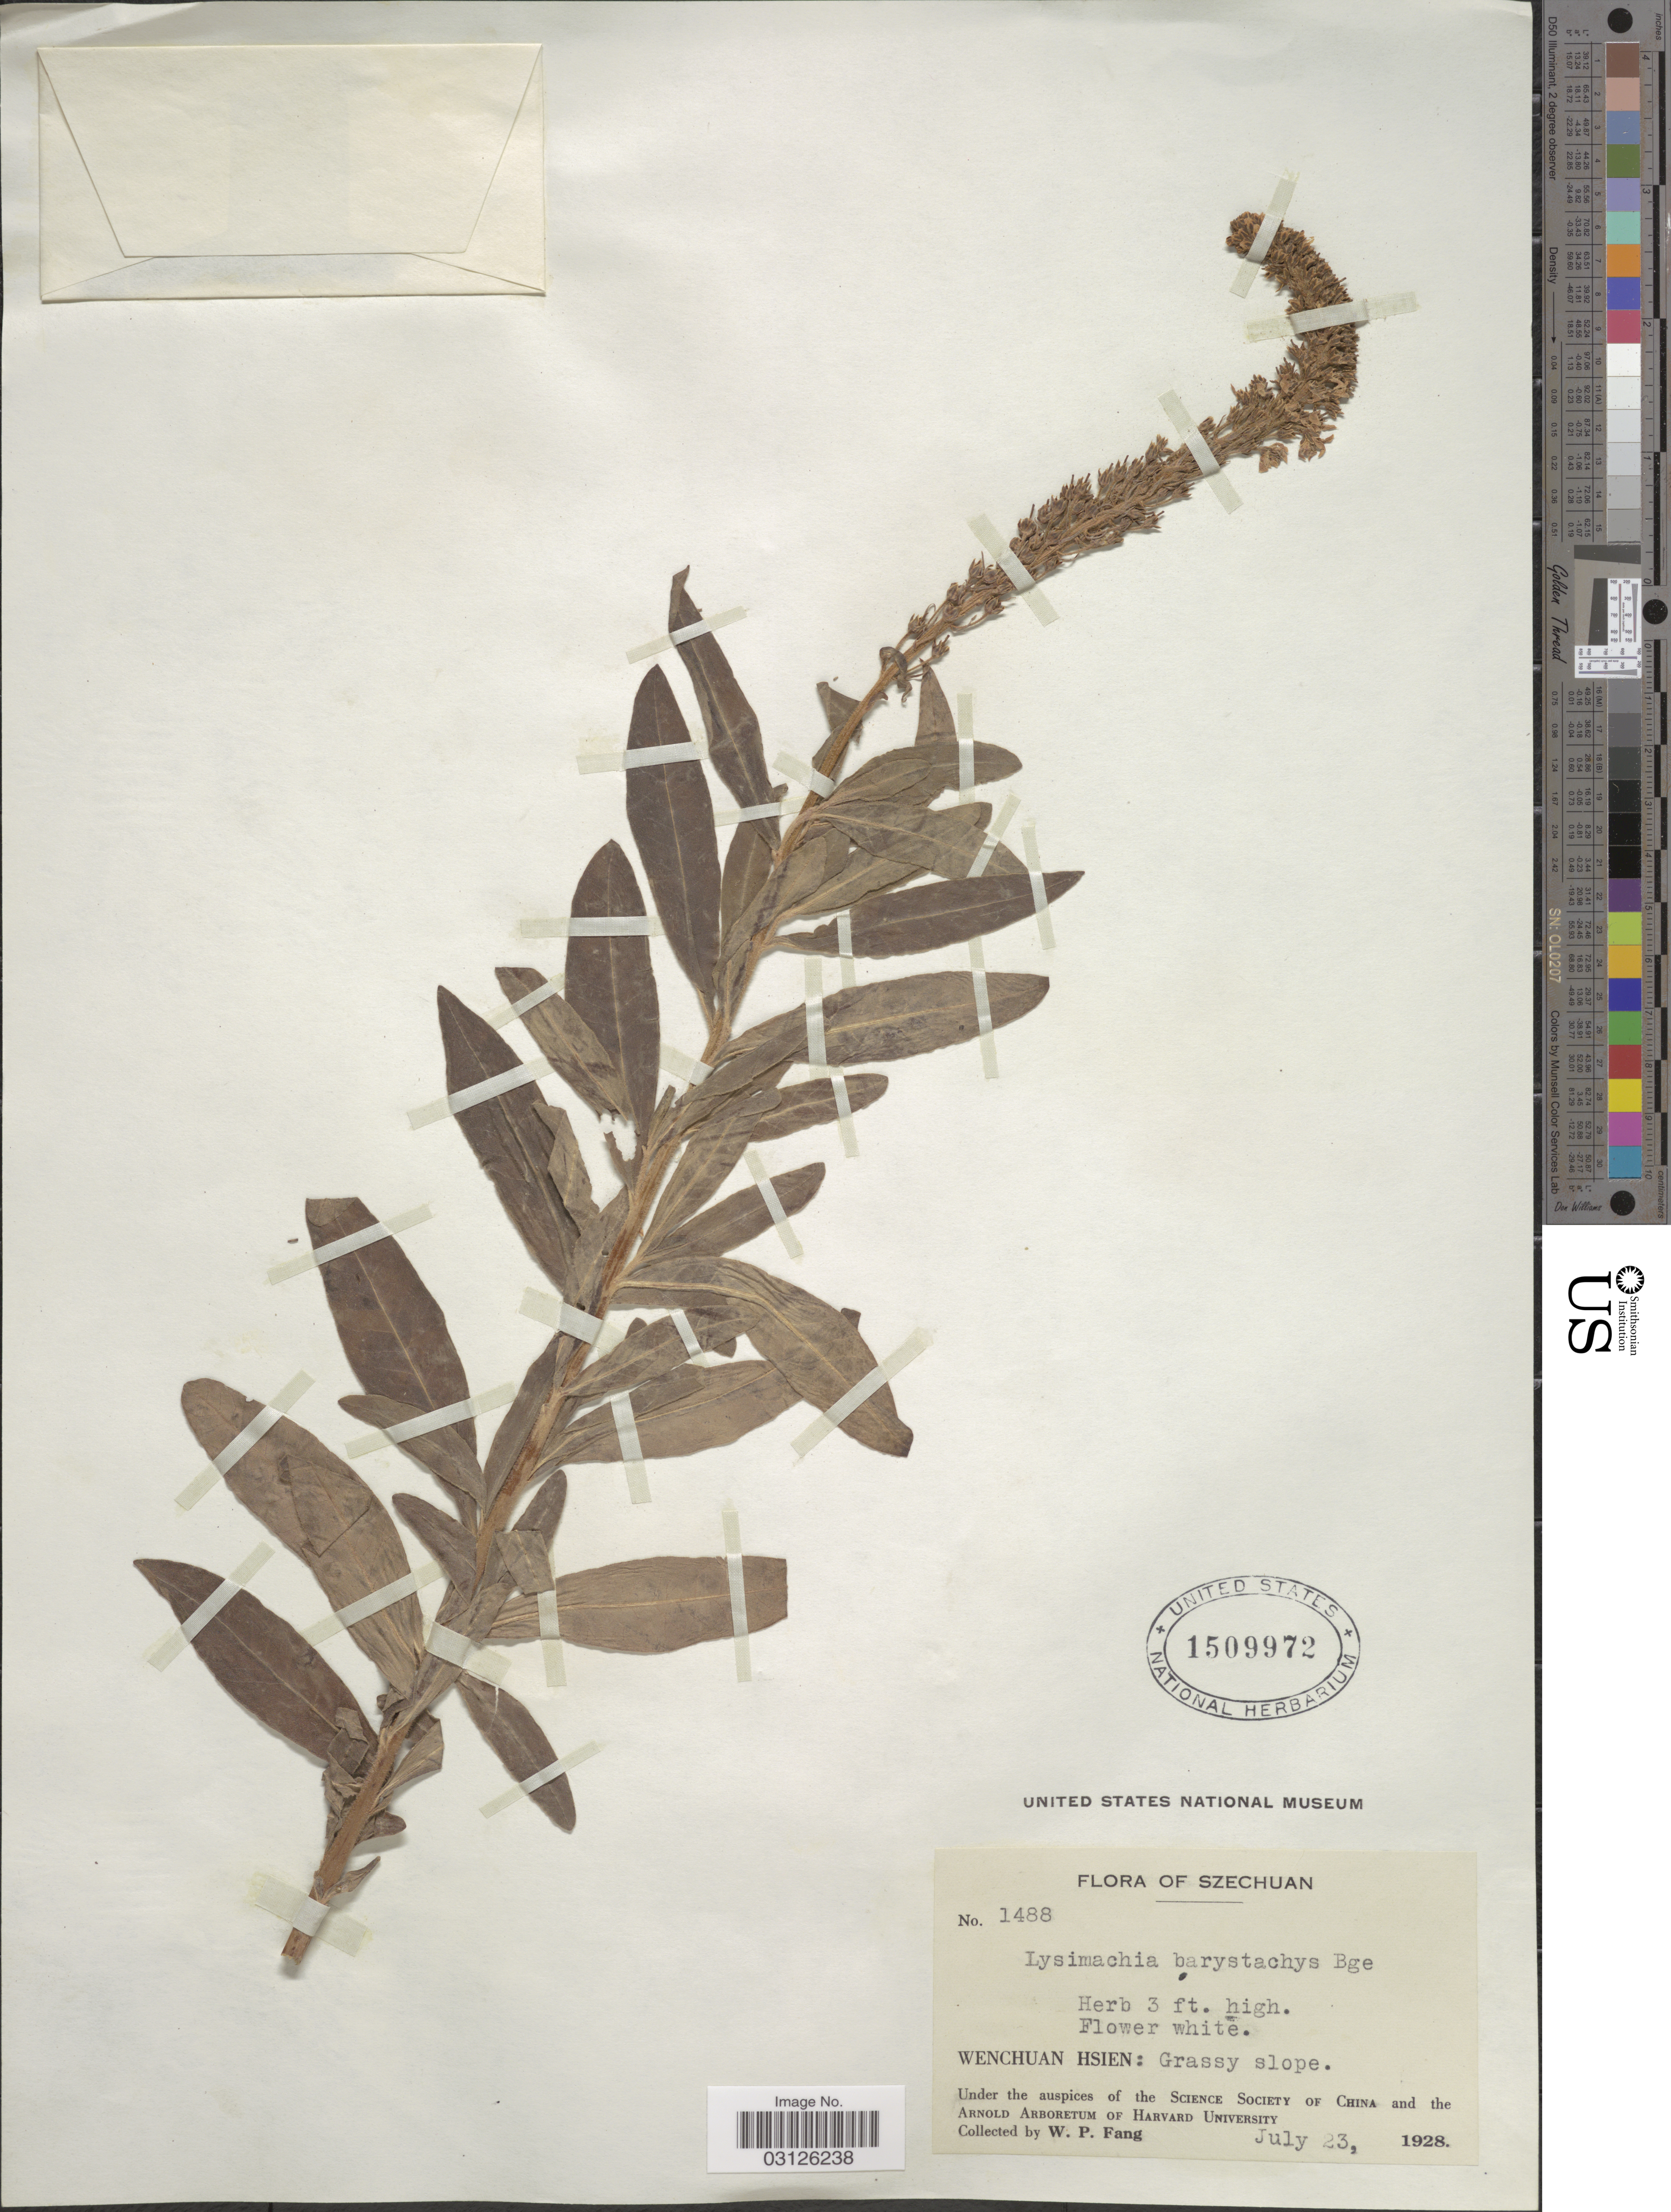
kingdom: Plantae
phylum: Tracheophyta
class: Magnoliopsida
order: Ericales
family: Primulaceae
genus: Lysimachia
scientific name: Lysimachia barystachys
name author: Bunge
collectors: W. P. Fang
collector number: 1488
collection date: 1928-07-23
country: China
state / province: Sichuan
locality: Szechuan. Wenchuan Hsien.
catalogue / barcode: US 1509972